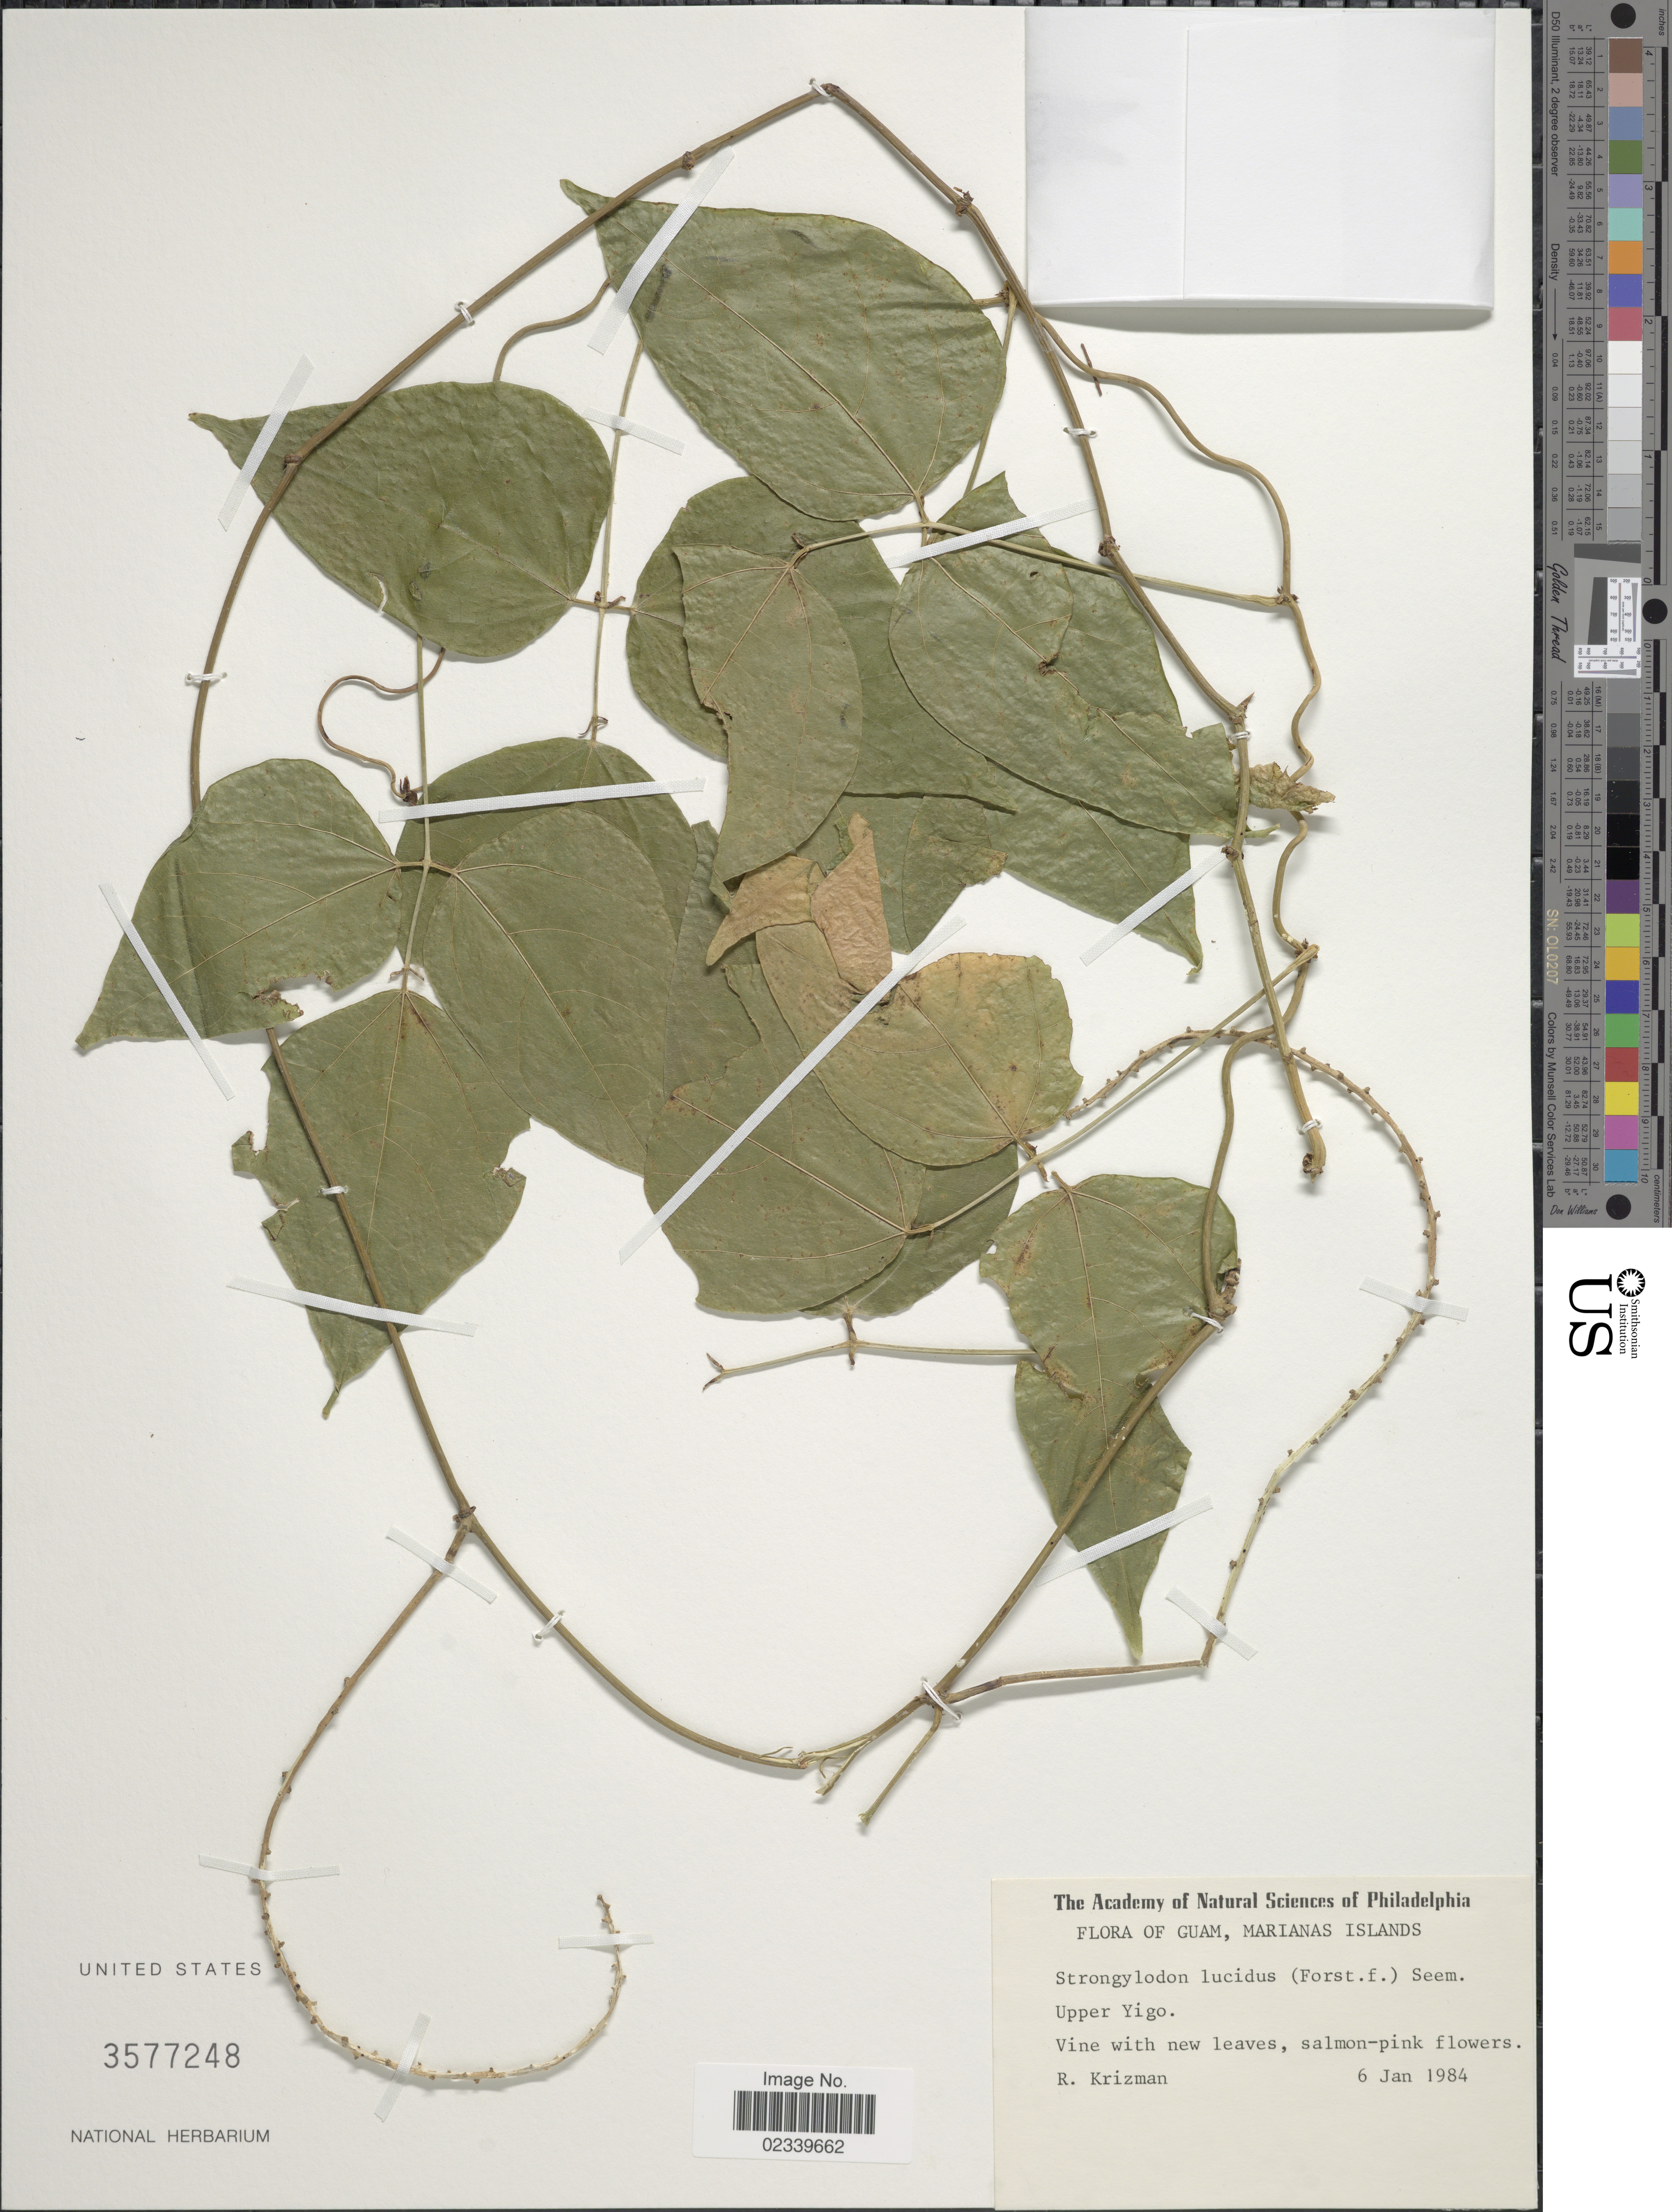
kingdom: Plantae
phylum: Tracheophyta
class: Magnoliopsida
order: Fabales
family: Fabaceae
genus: Strongylodon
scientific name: Strongylodon lucidus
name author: (G. Forst.) Seem.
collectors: R. Krizman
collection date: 1984-01-06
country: Guam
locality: Guam, Marianas Islands, Upper Yigo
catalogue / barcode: US 3577248